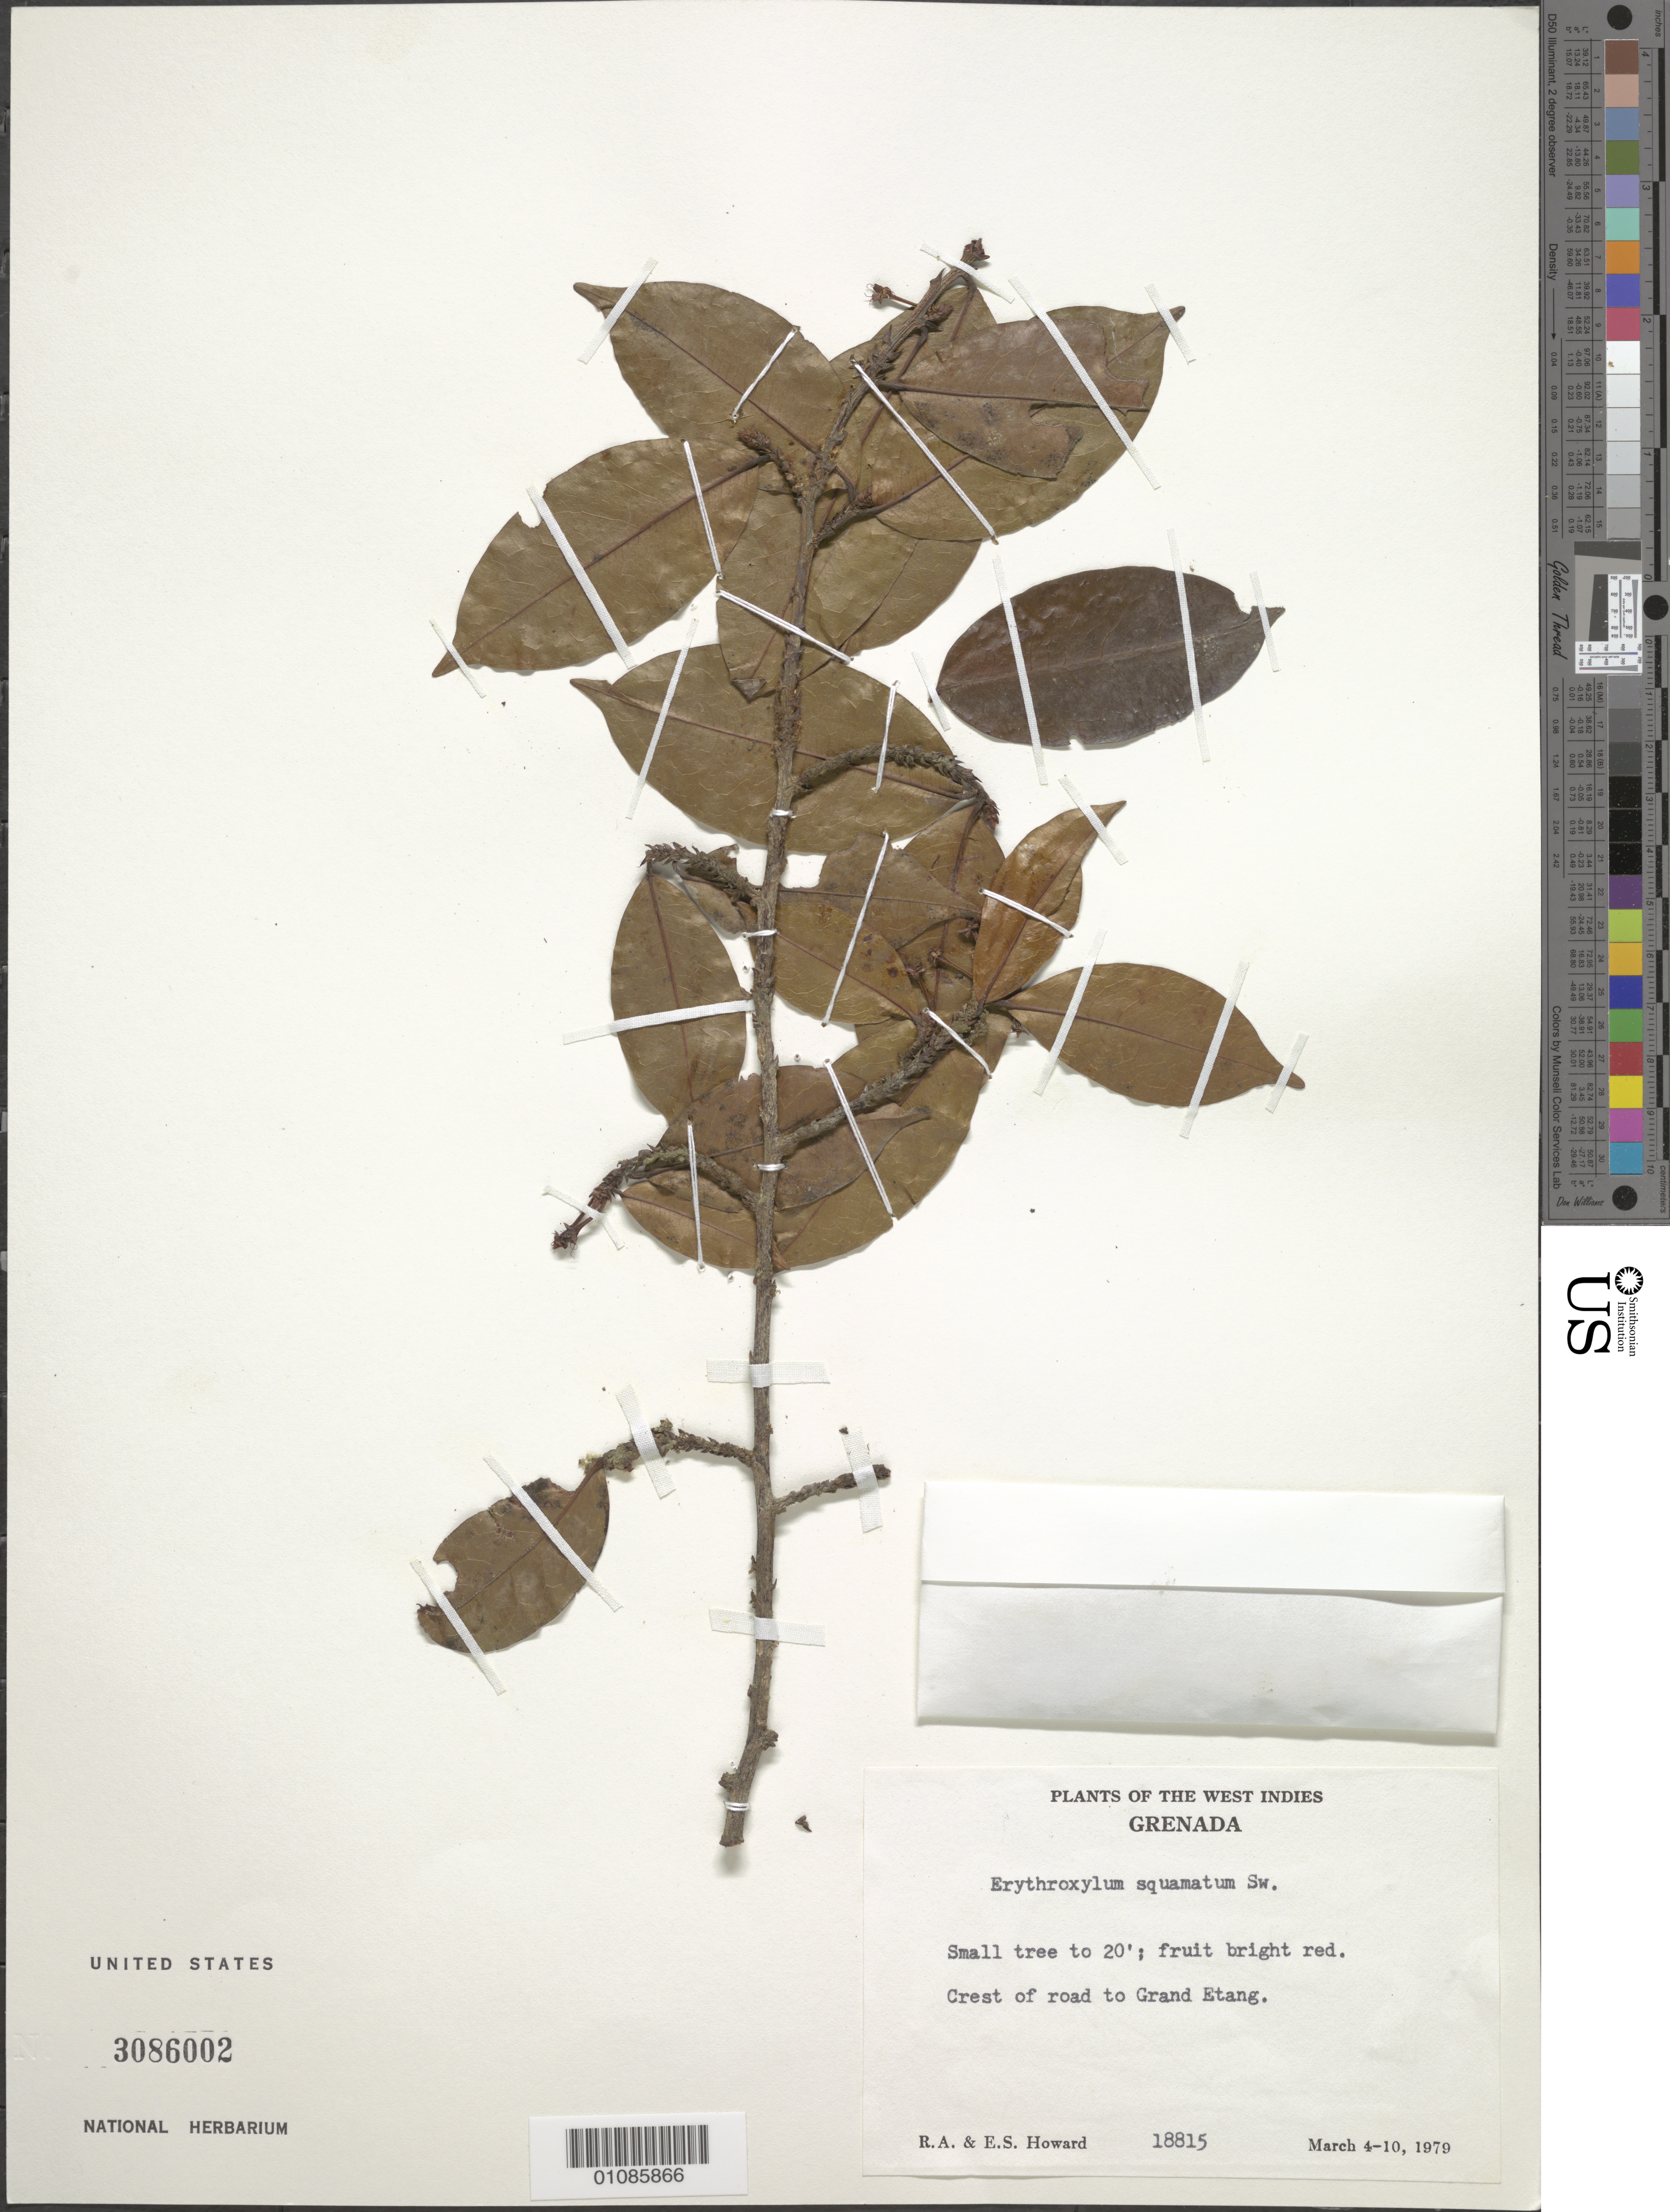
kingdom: Plantae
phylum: Tracheophyta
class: Magnoliopsida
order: Malpighiales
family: Erythroxylaceae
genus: Erythroxylum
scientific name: Erythroxylum squamatum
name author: Sw.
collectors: E. S. Howard & R. A. Howard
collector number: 18815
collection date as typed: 04 Mar 1979 to 10 Mar 1979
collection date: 1979-03-04/1979-03-10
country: Grenada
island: Grenada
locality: Crest of road to Grand Etang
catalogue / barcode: US 3086002